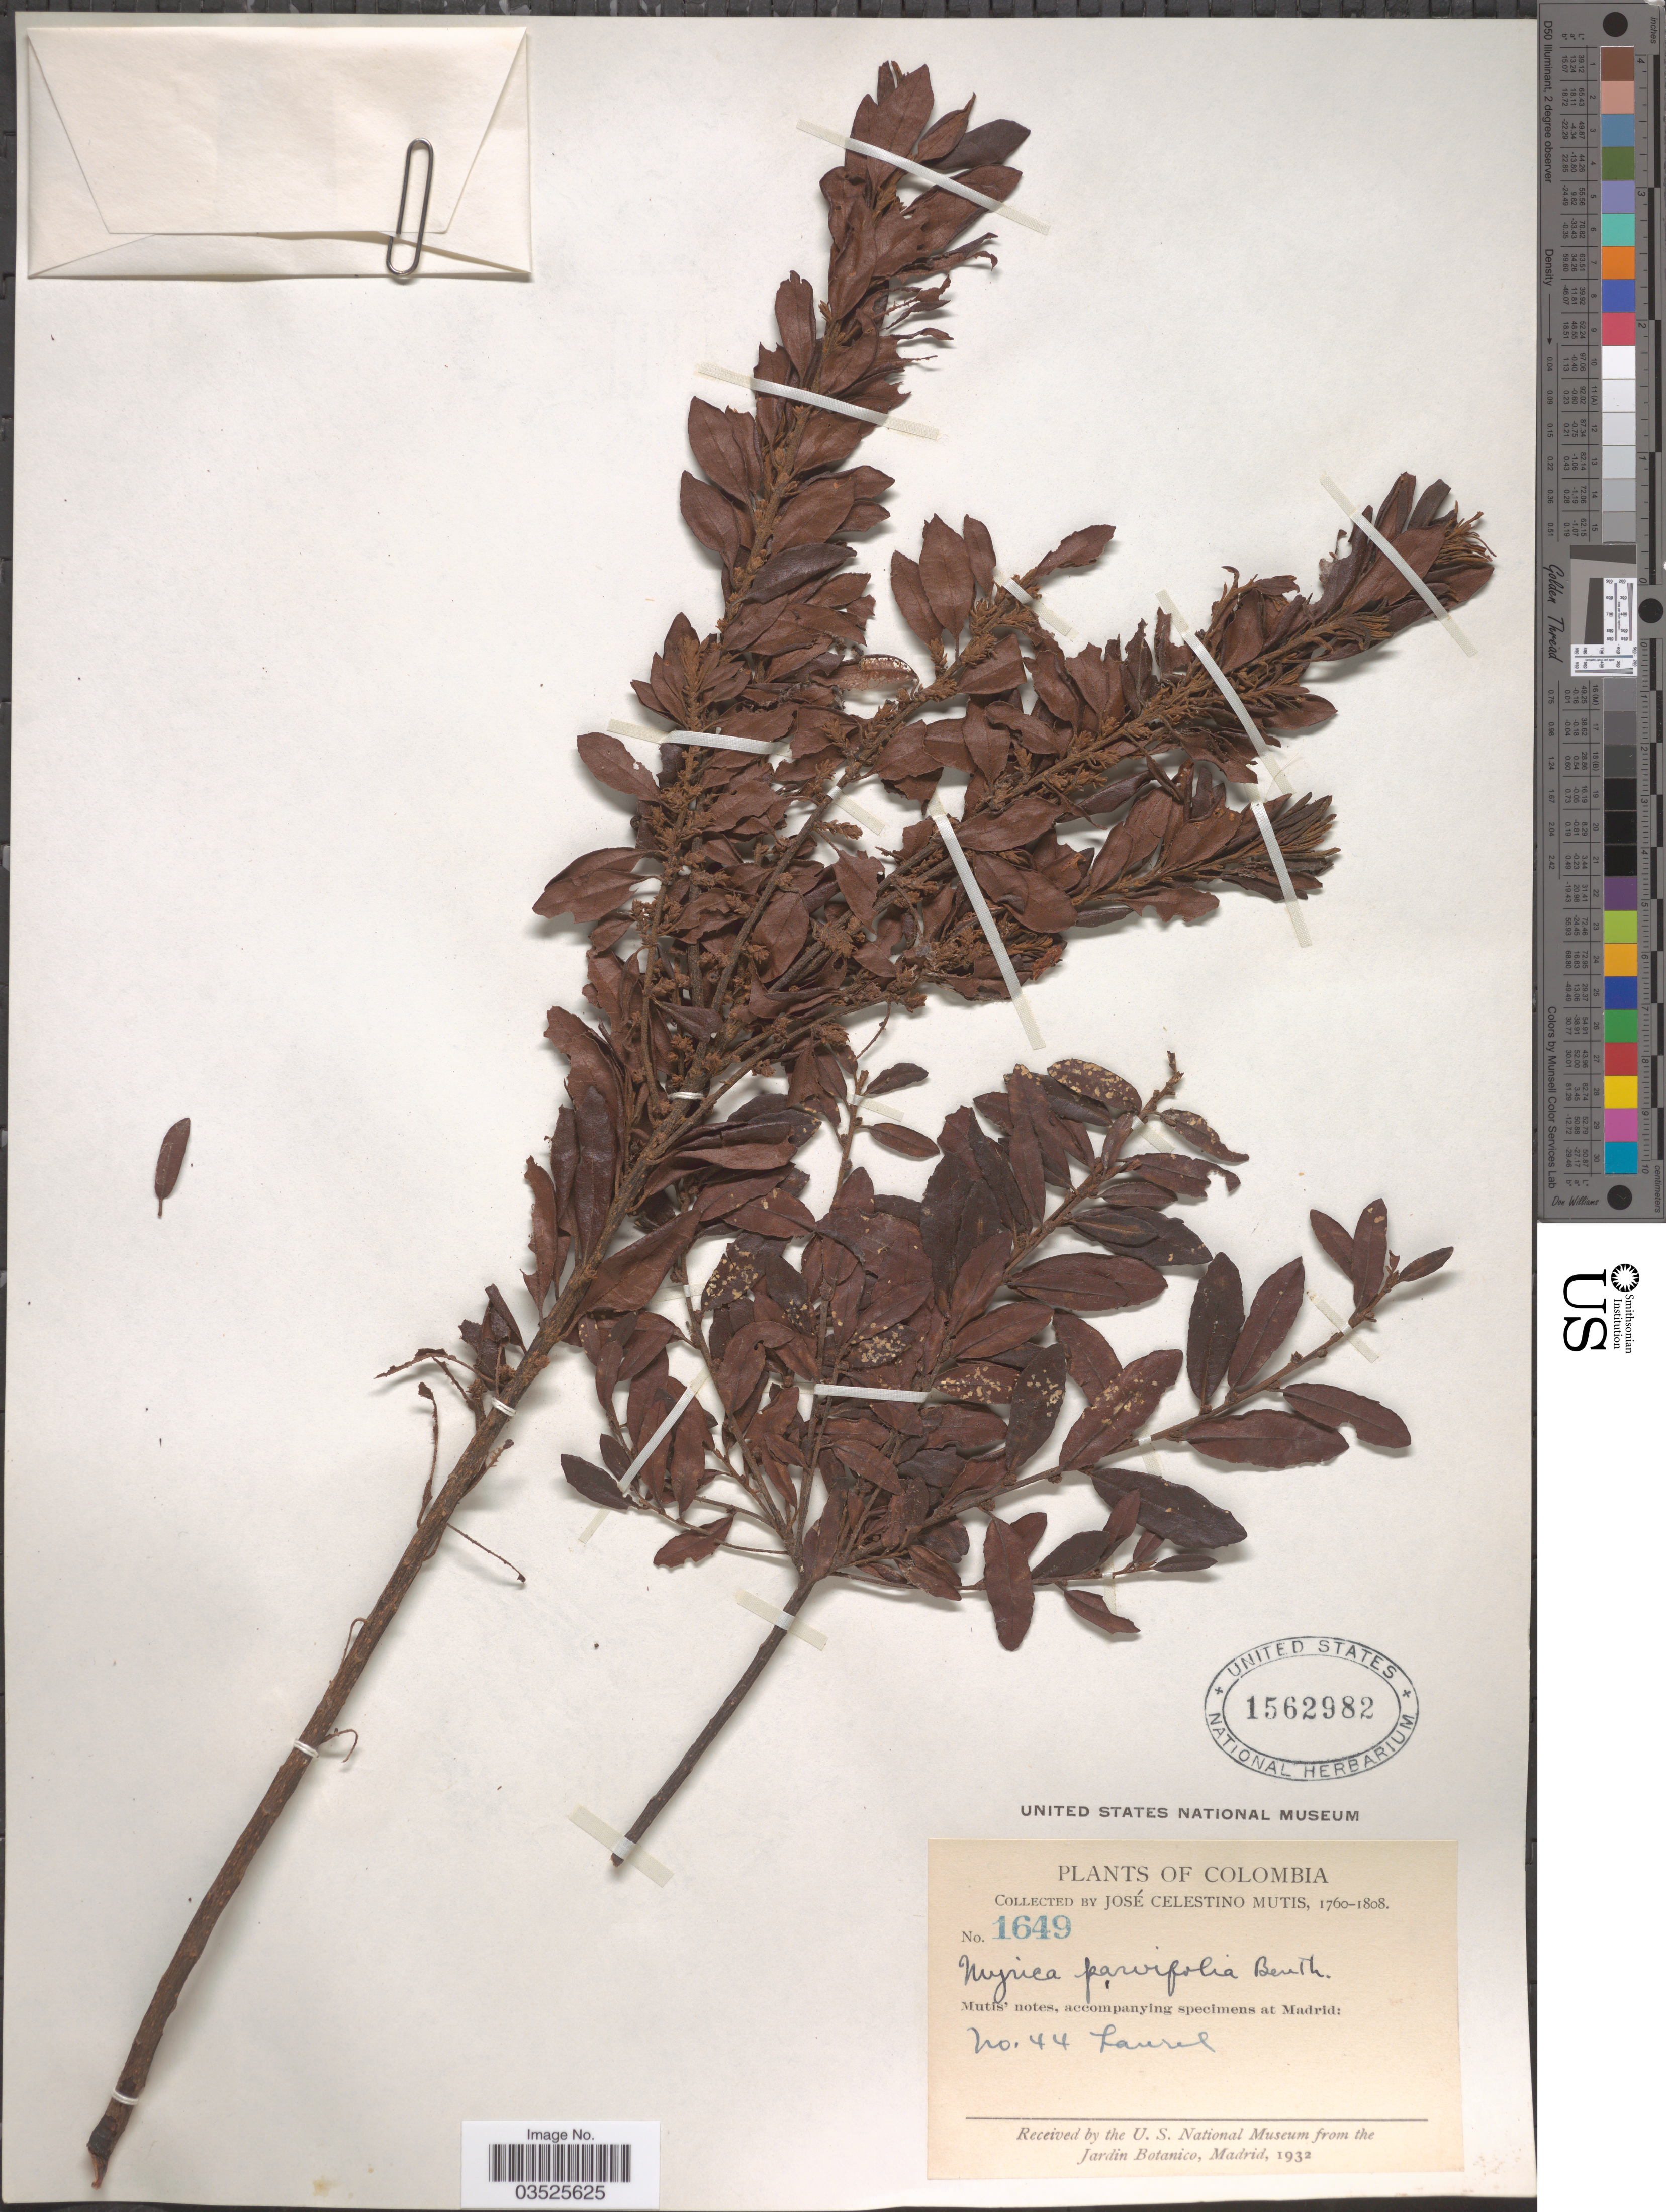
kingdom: Plantae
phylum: Tracheophyta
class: Magnoliopsida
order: Fagales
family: Myricaceae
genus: Morella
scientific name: Morella parvifolia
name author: (Benth.) Parra-Os.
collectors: J. C. B. Mutis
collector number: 1649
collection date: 1760/1808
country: Colombia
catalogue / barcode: US 1562982